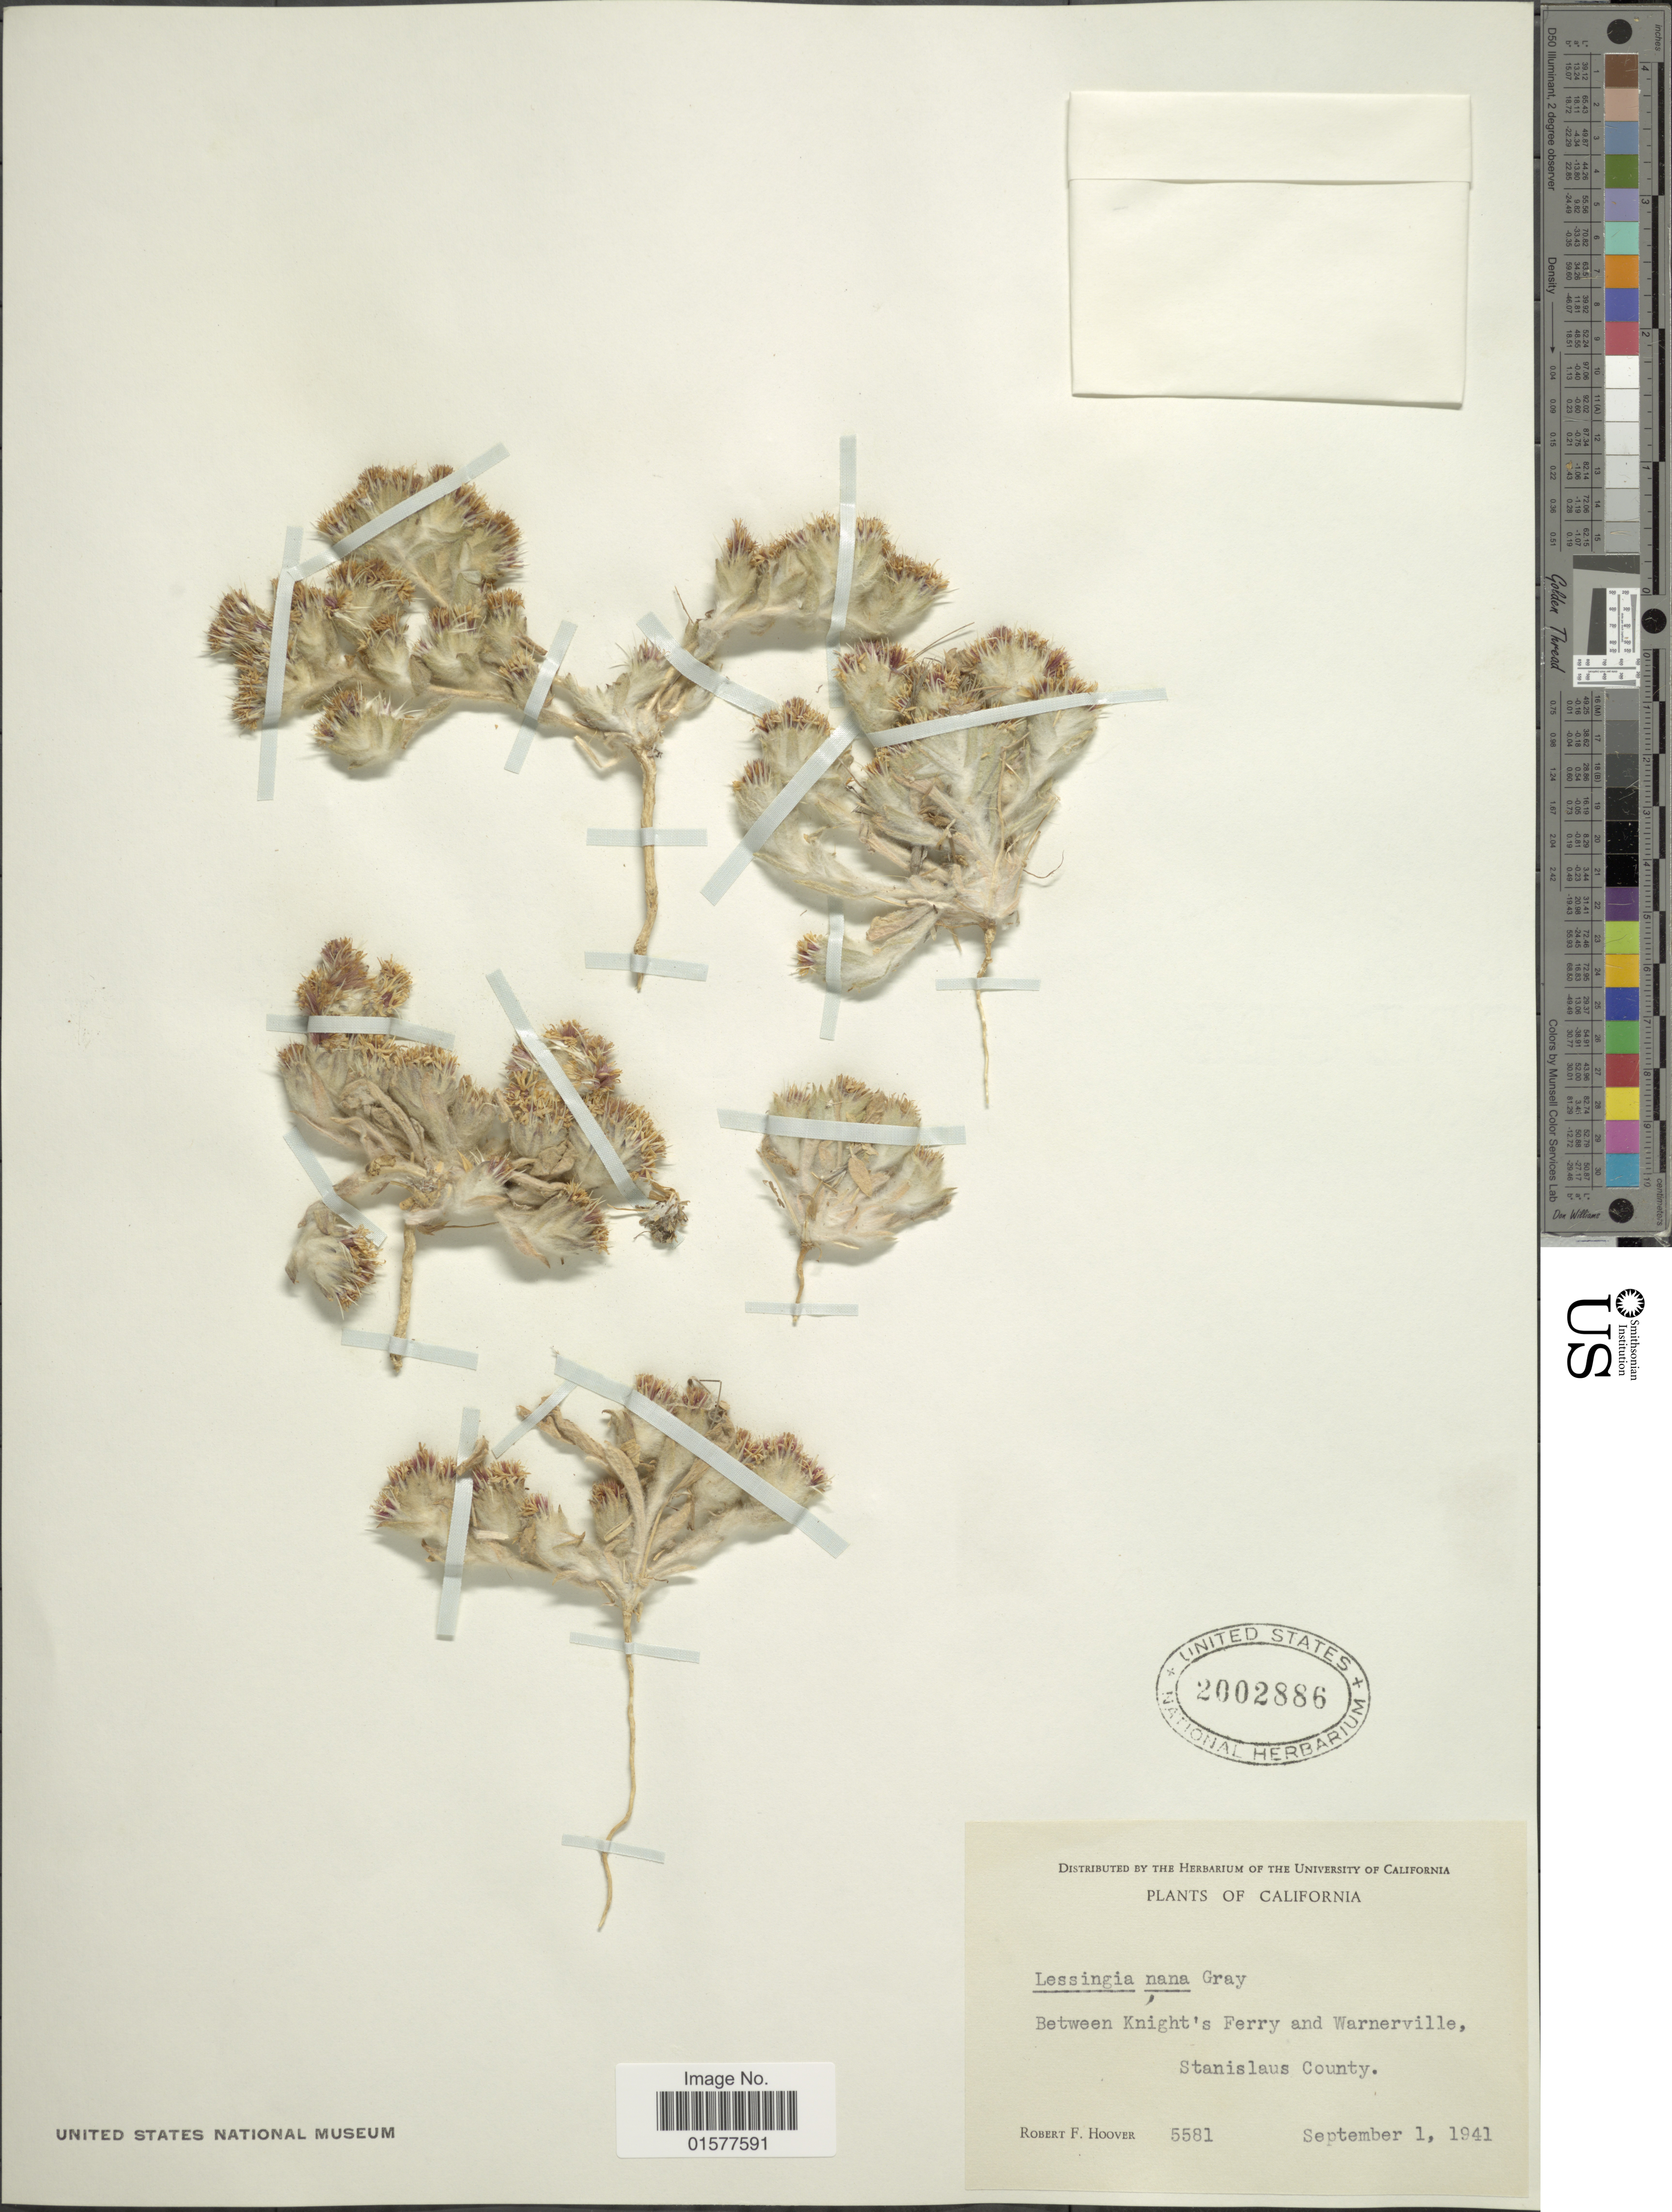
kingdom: Plantae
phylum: Tracheophyta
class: Magnoliopsida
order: Asterales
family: Asteraceae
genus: Lessingia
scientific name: Lessingia nana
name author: A. Gray in Benth.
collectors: R. F. Hoover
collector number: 5581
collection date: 1941-09-01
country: United States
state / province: California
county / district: Stanislaus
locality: Between Knight's Ferry and Warnerville, Stanislaus County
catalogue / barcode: US 2002886